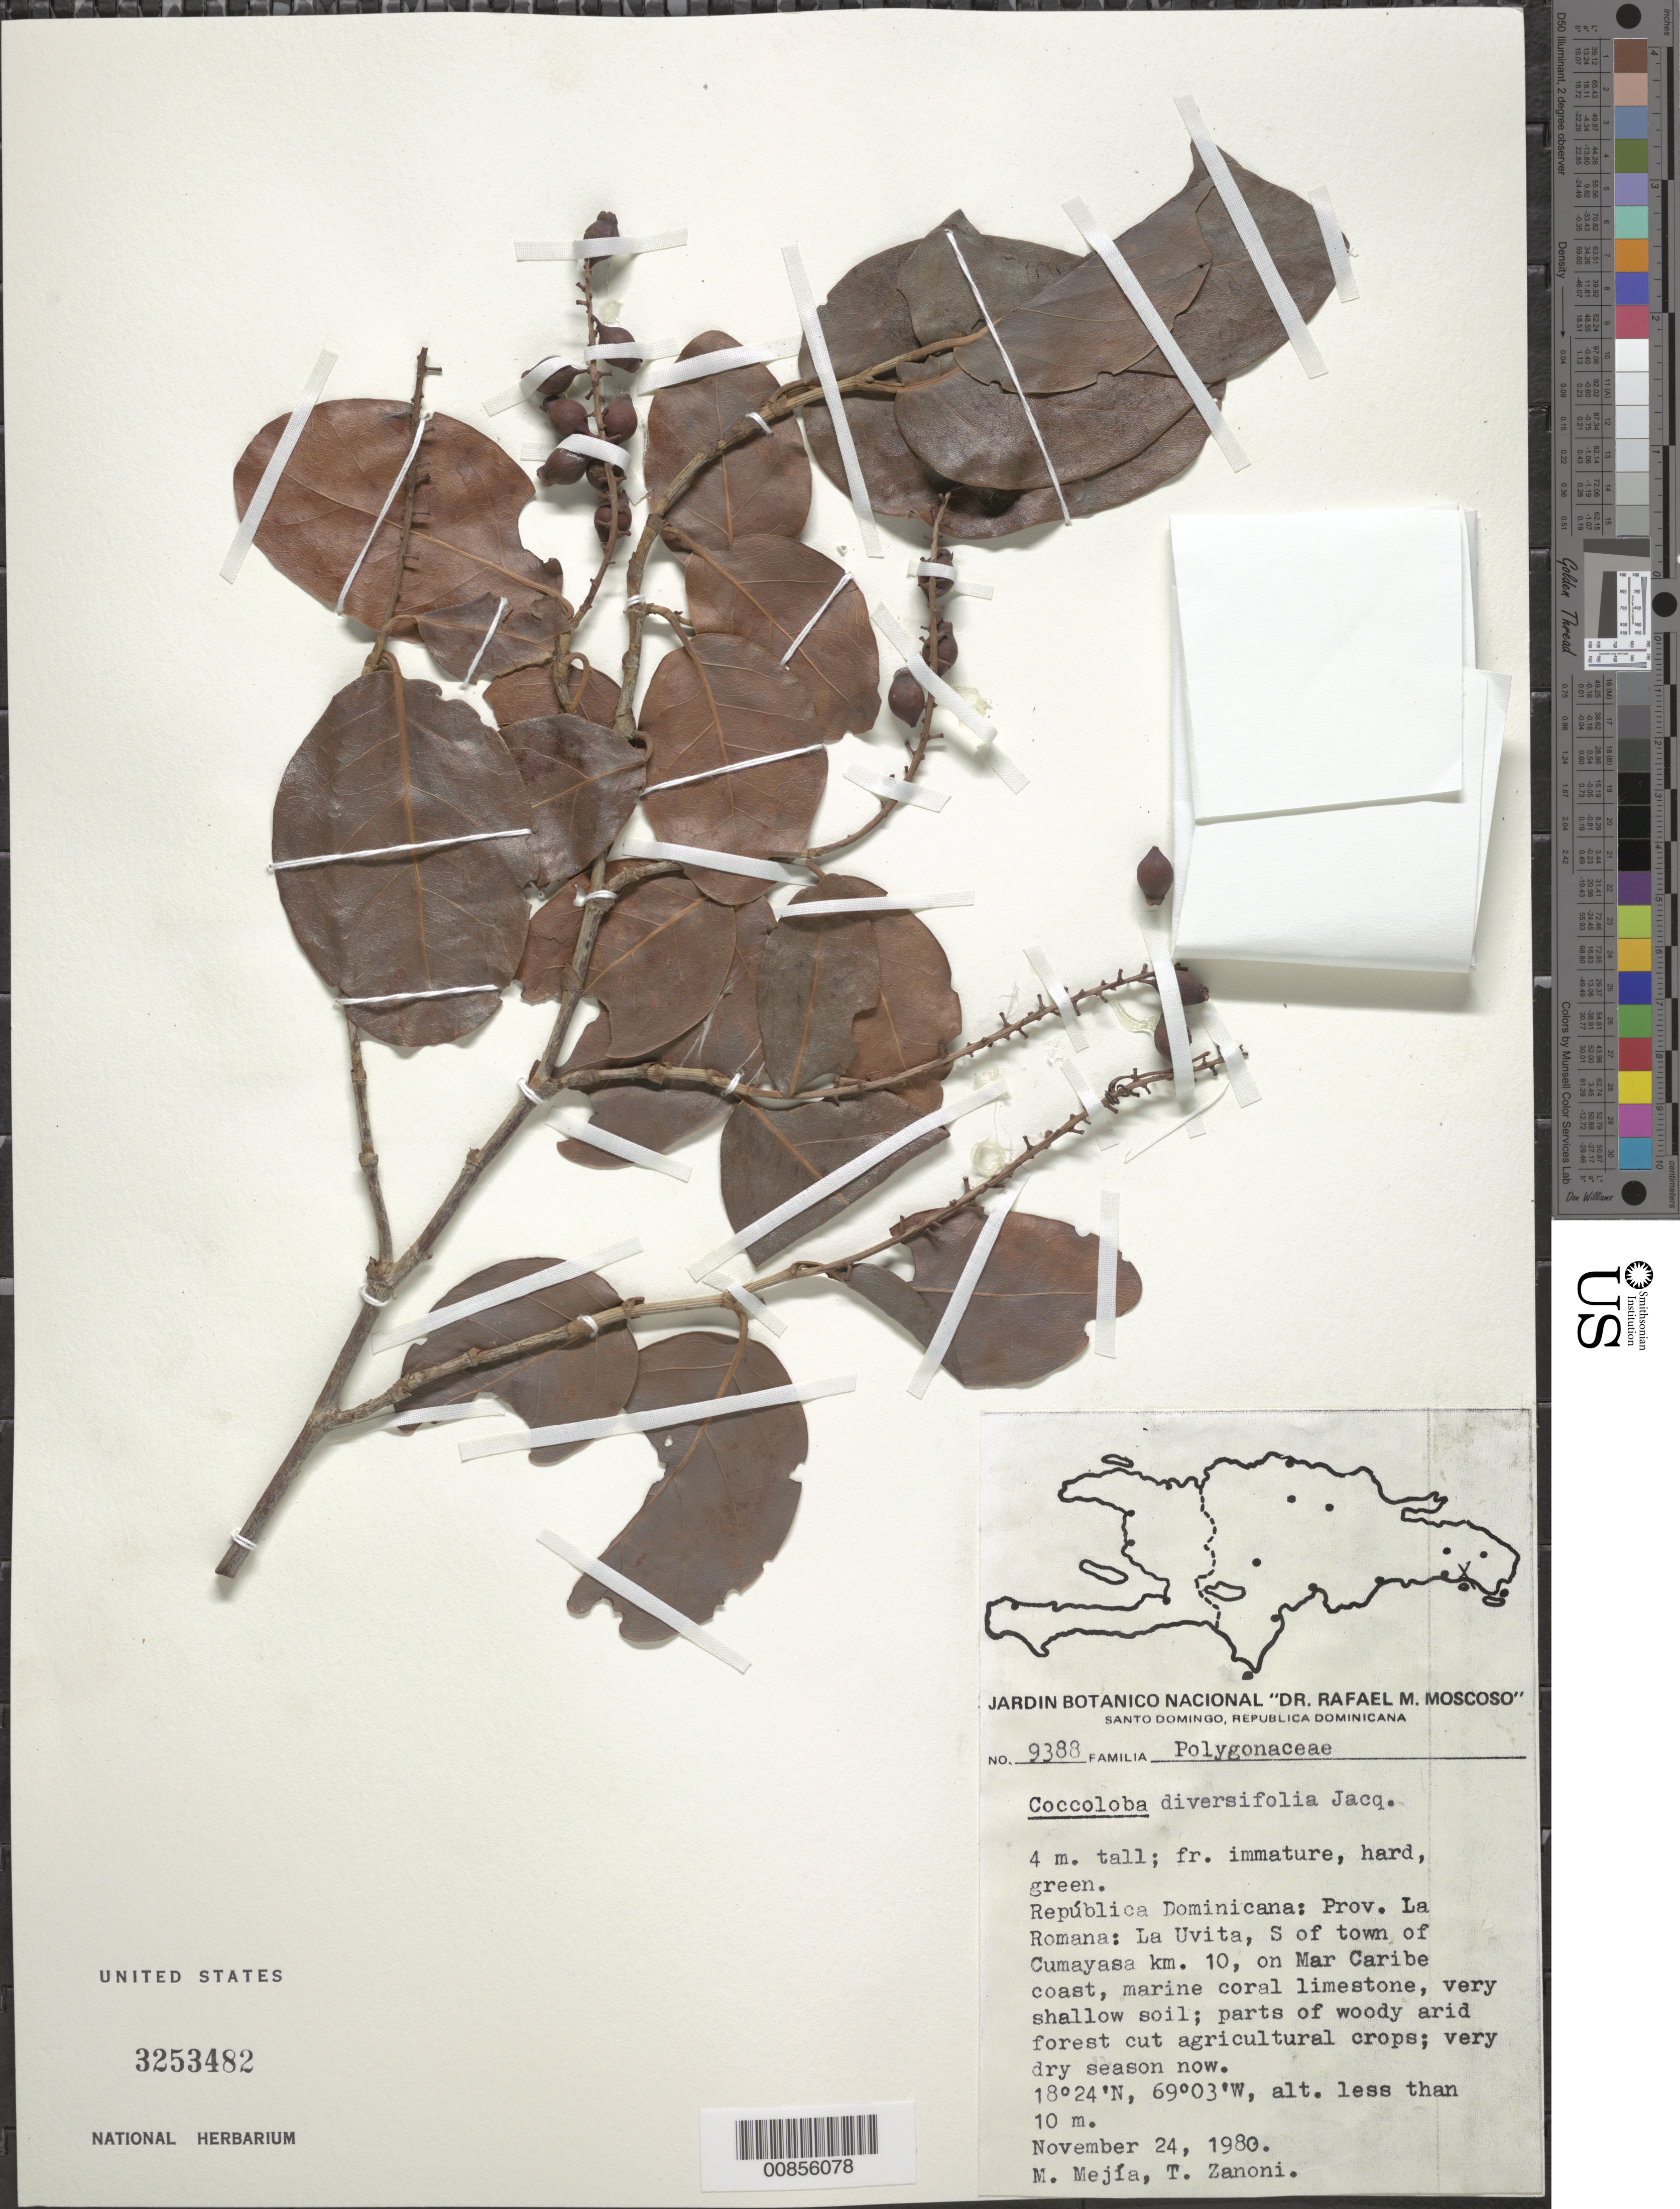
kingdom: Plantae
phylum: Tracheophyta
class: Magnoliopsida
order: Caryophyllales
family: Polygonaceae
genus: Coccoloba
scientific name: Coccoloba diversifolia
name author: Jacq.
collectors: M. Mejia & T. A. Zanoni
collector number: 9388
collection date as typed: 24 Nov 1980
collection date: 1980-11-24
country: Dominican Republic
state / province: La Romana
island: Hispaniola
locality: La Uvita, S of town of Cumayasa km 10, on Mar Caribe coast.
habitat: Marine coral limestone, very shallow soil; parts of woody arid forest cut agricultural crops.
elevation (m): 10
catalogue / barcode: US 3253482